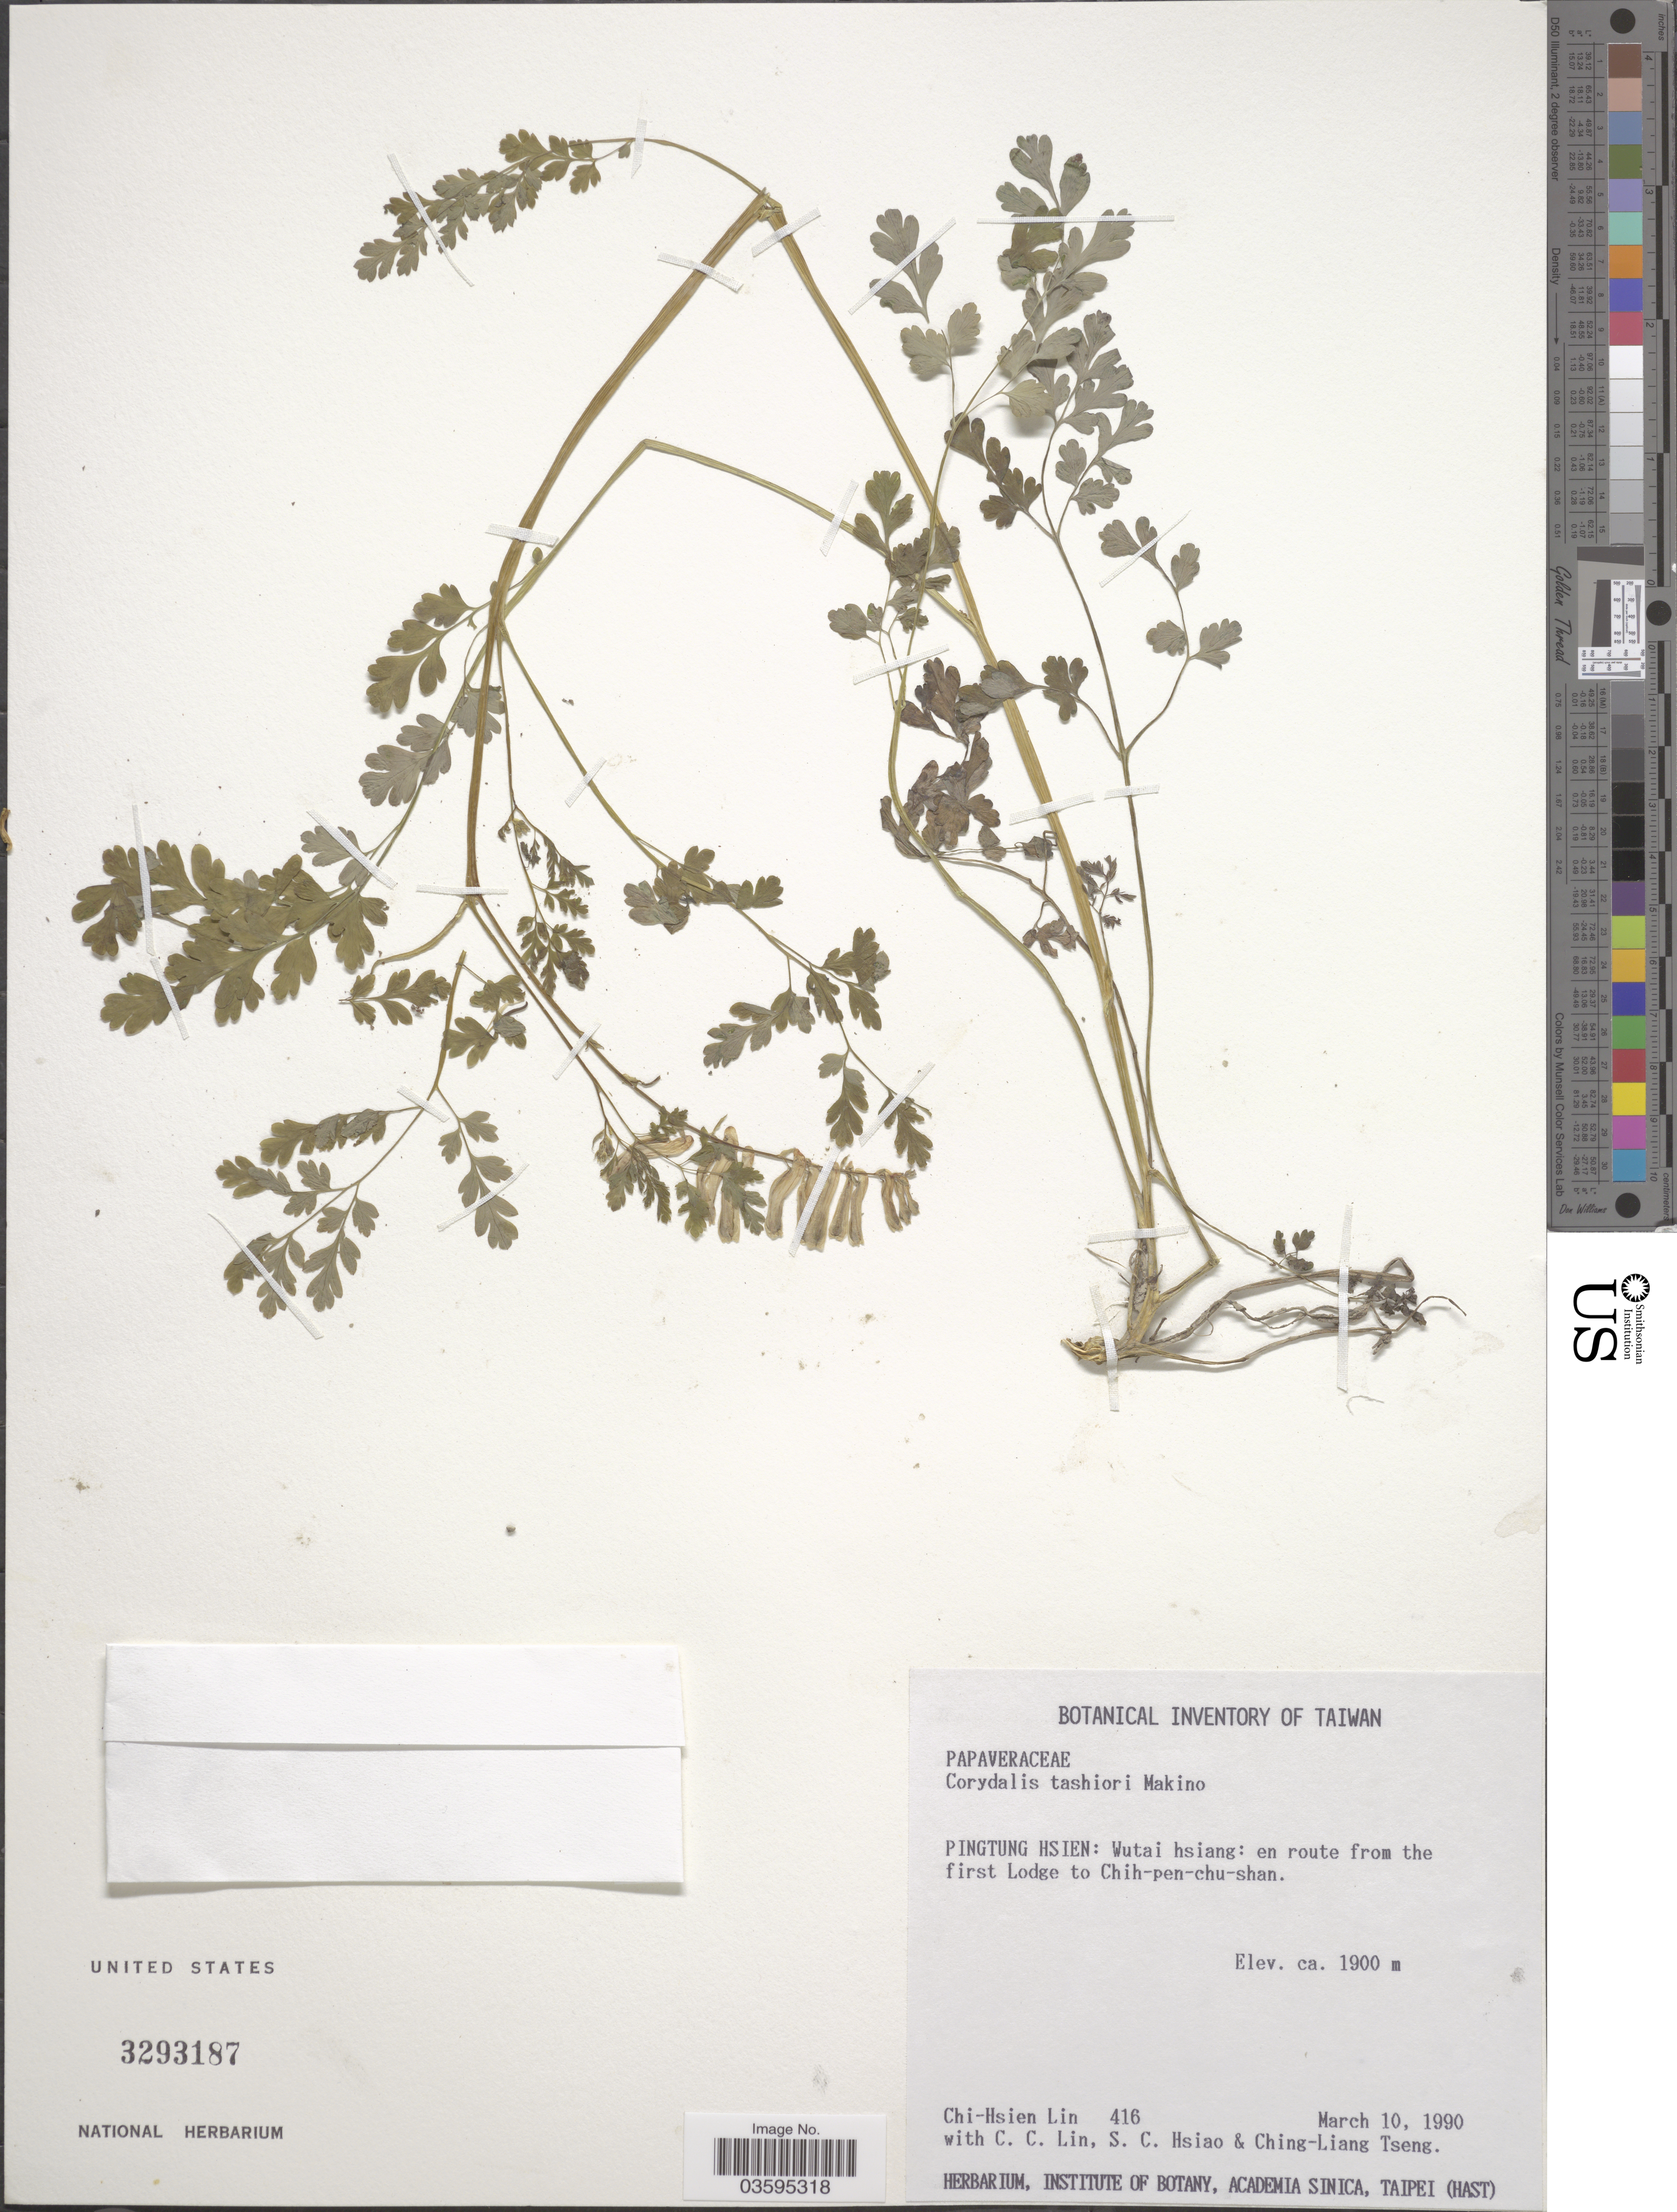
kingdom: Plantae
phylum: Tracheophyta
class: Magnoliopsida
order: Ranunculales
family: Papaveraceae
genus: Corydalis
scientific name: Corydalis tashiroi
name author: Makino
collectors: C. Lin, C. Lin, S. Hsiao & C. Tseng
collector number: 416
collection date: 1990-03-10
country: Taiwan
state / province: Pingtung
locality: Pingtung Hsien: Wutai hsiang: en route from the first Lodge to Chih-pen-chu-shan.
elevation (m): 1900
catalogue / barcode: US 3293187